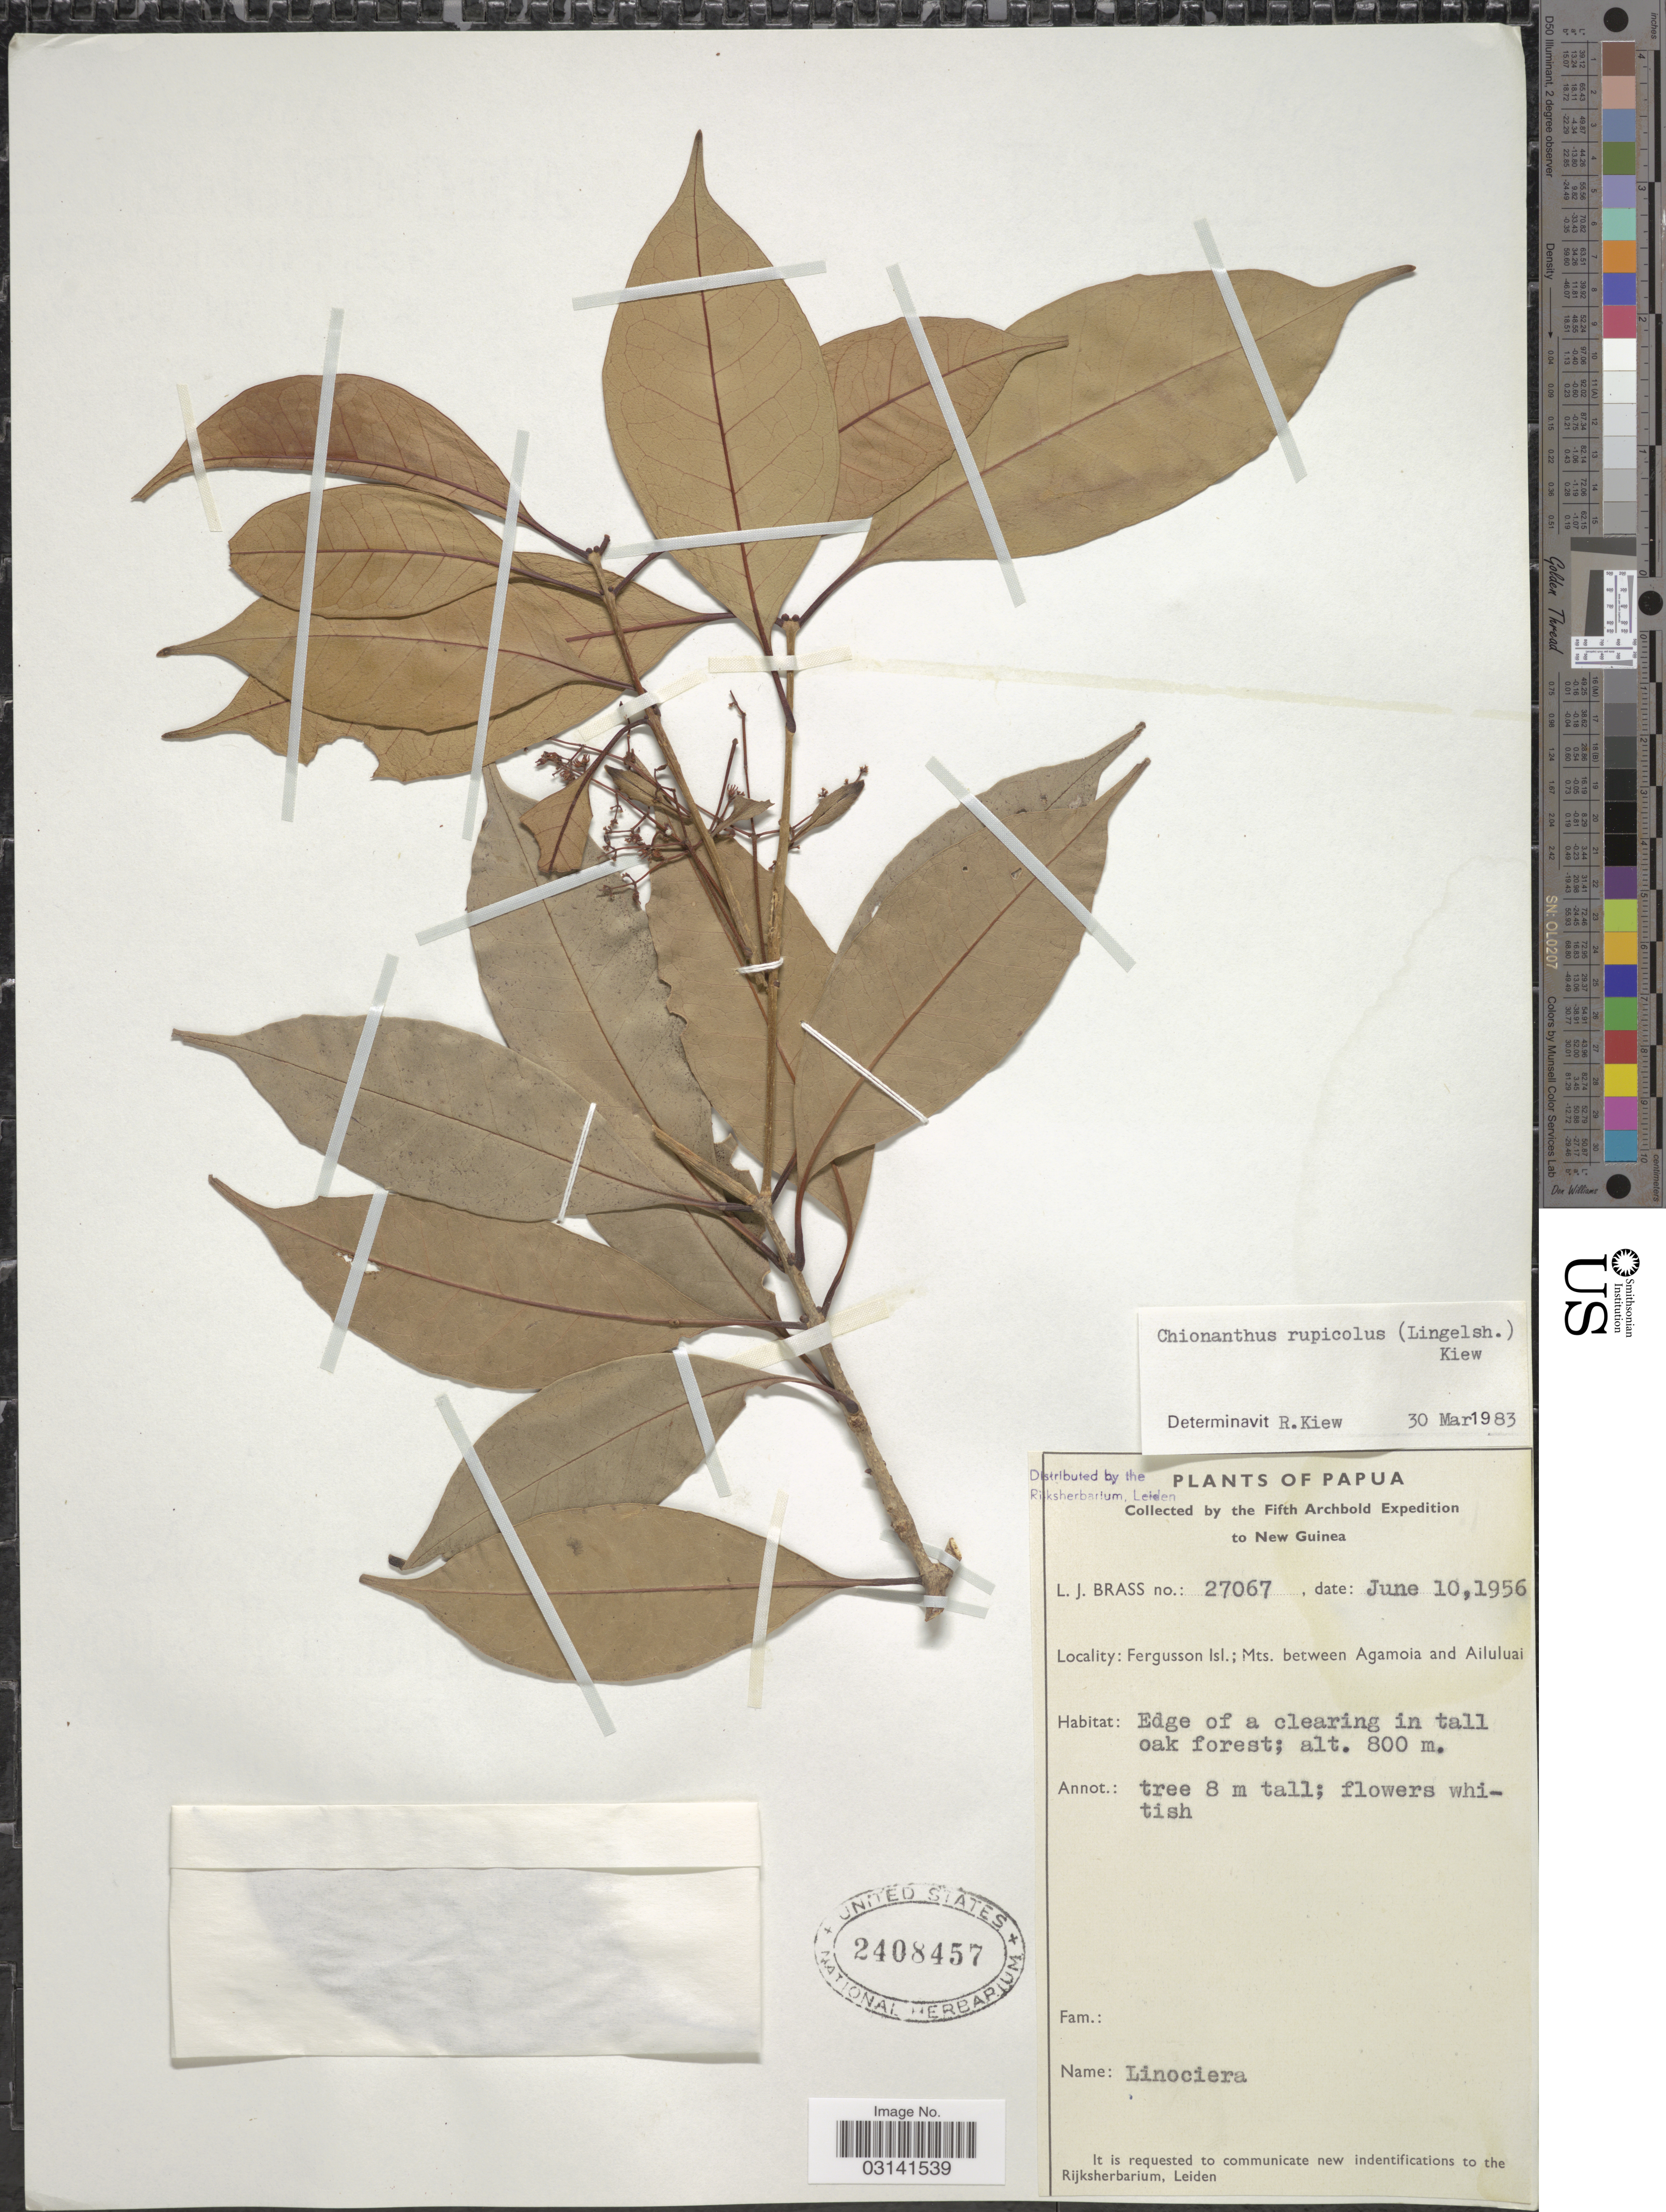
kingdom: Plantae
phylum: Tracheophyta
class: Magnoliopsida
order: Lamiales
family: Oleaceae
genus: Chionanthus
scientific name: Chionanthus rupicolus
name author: (Lingelsh.) Kiew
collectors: L. J. Brass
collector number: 27067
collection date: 1956-06-10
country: Papua New Guinea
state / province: Milne Bay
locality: Papua. Fergusson Isl.; Mts. between Agamoia and Ailuluai.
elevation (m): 800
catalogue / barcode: US 2408457